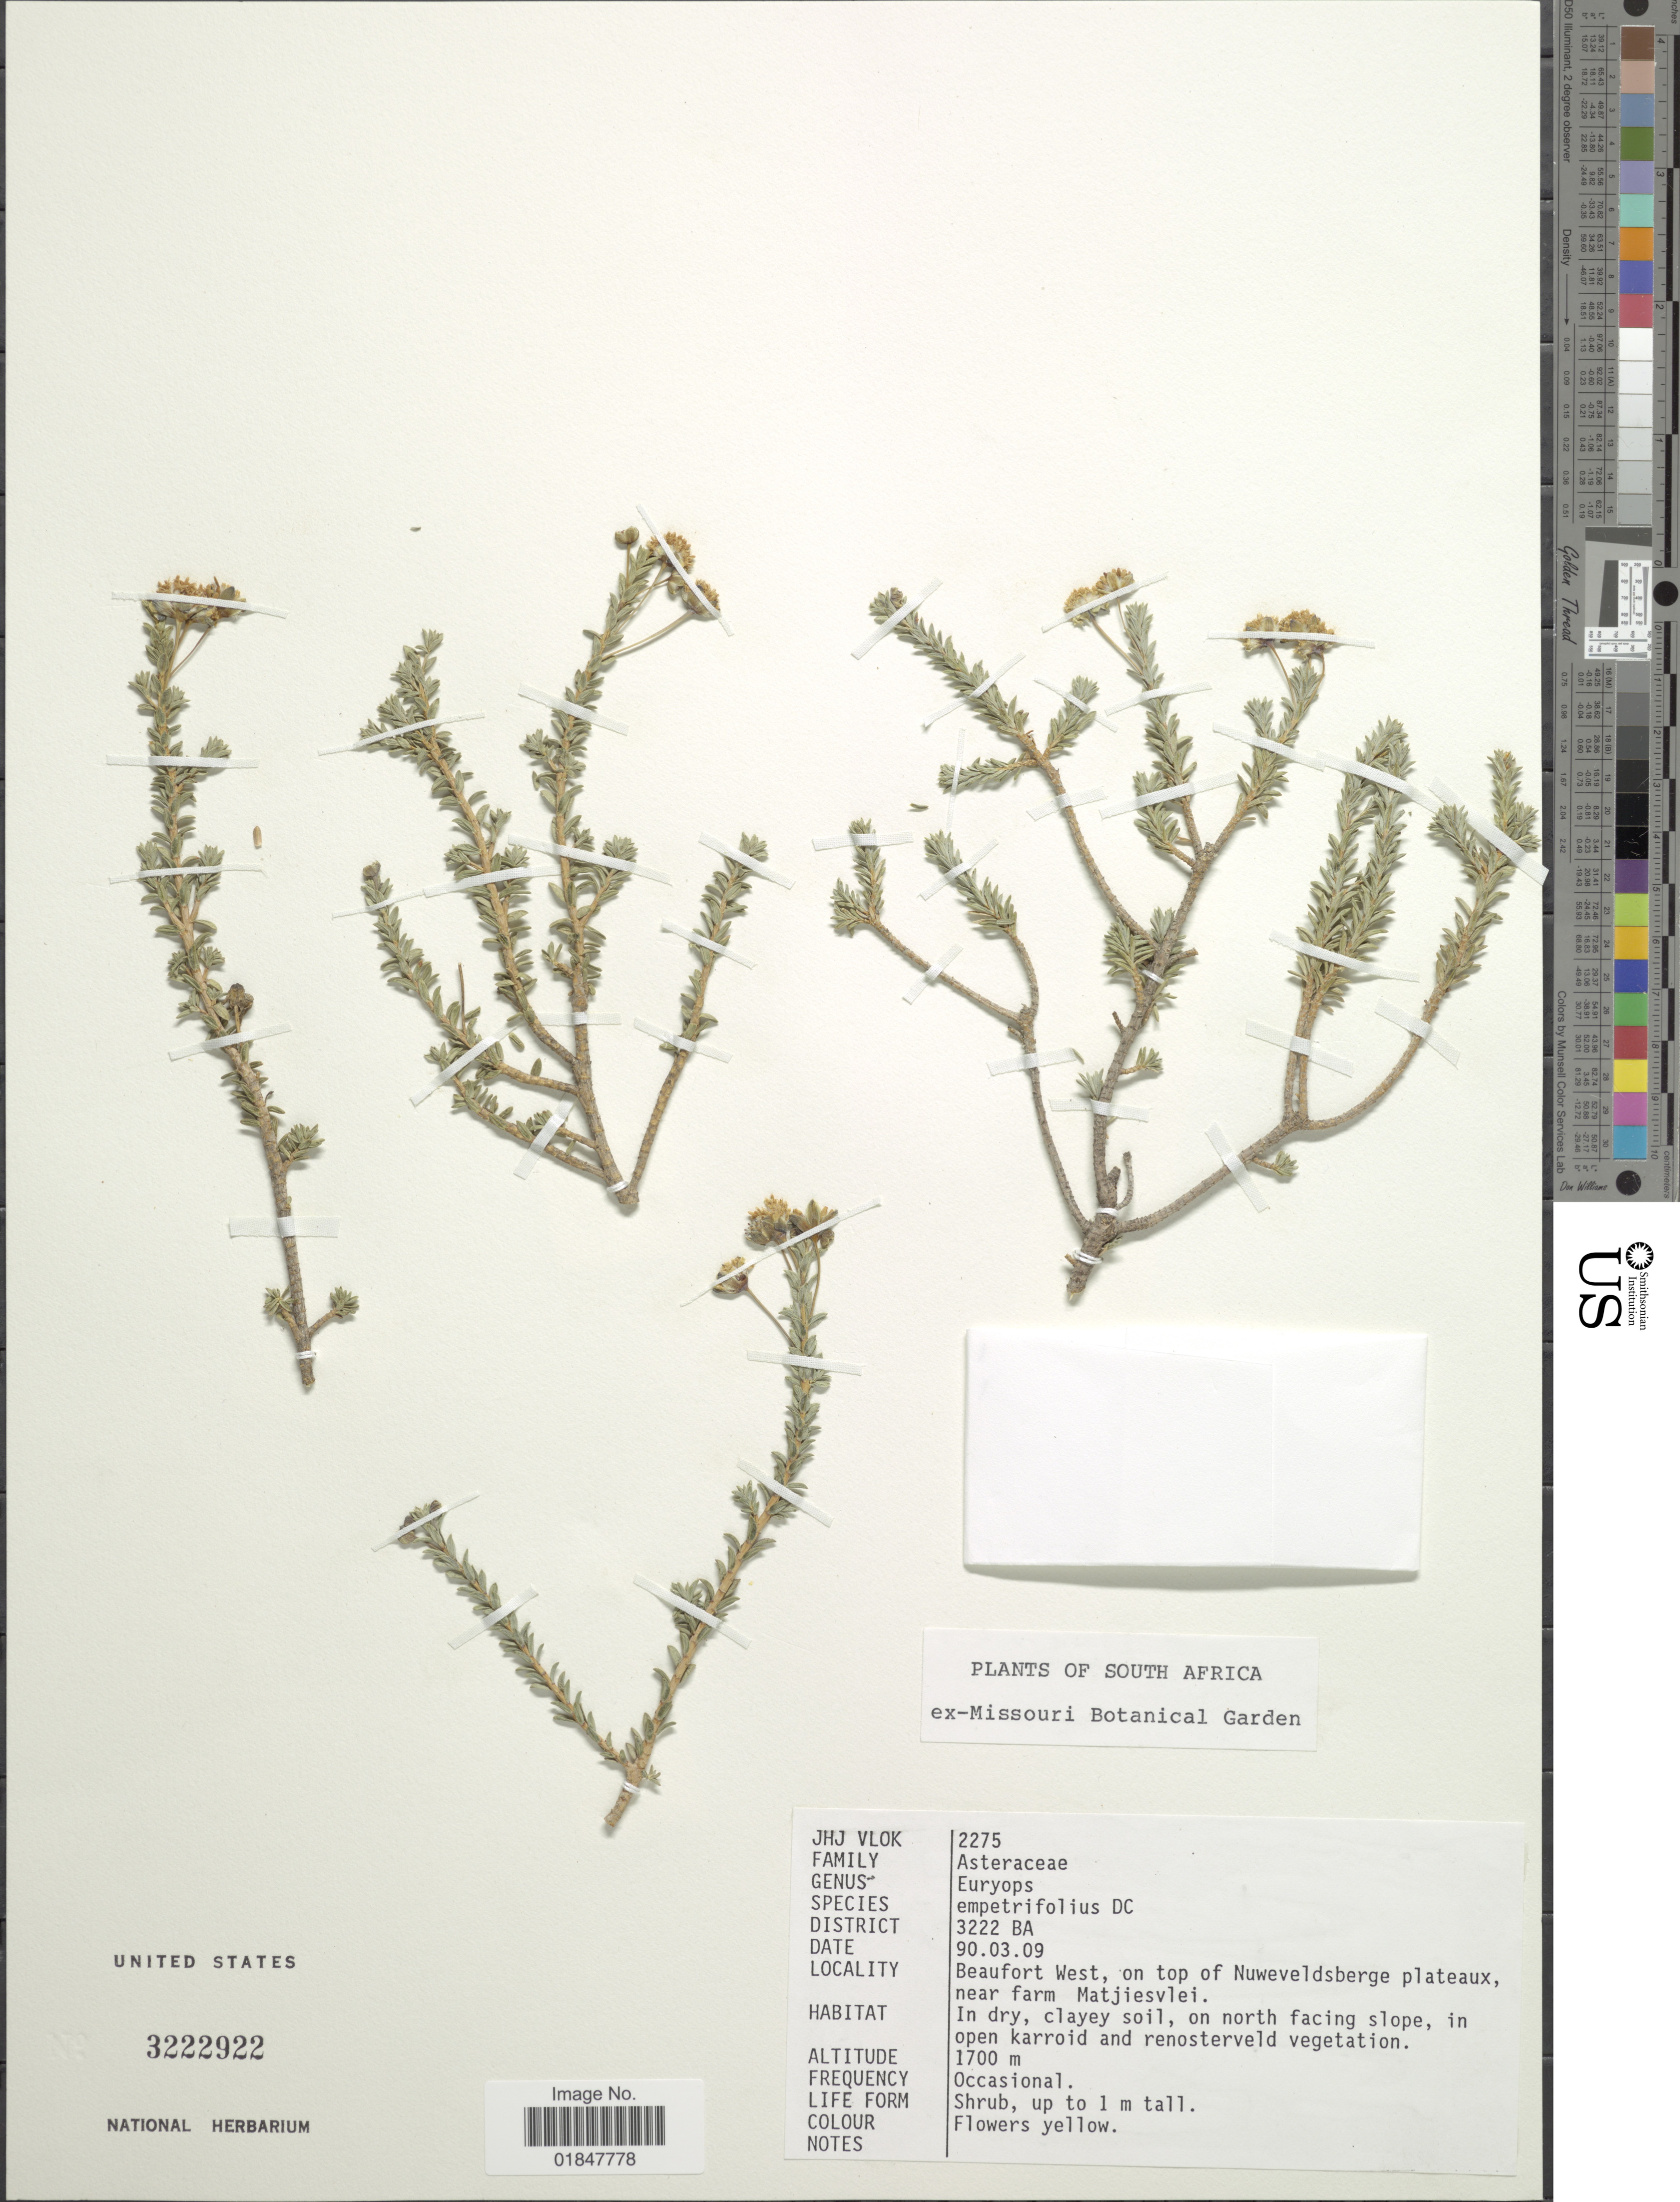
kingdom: Plantae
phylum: Tracheophyta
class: Magnoliopsida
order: Asterales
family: Asteraceae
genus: Euryops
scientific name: Euryops empetrifolius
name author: DC.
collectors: Missouri Botanical Garden (MO)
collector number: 2275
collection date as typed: Transcribed d/m/y: 9/3/90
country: South Africa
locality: District 3222 BA, Beaufort West, on top of Nuweveldsberge plateaux, near farm Matjiesvlei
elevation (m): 1700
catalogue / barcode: US 3222922